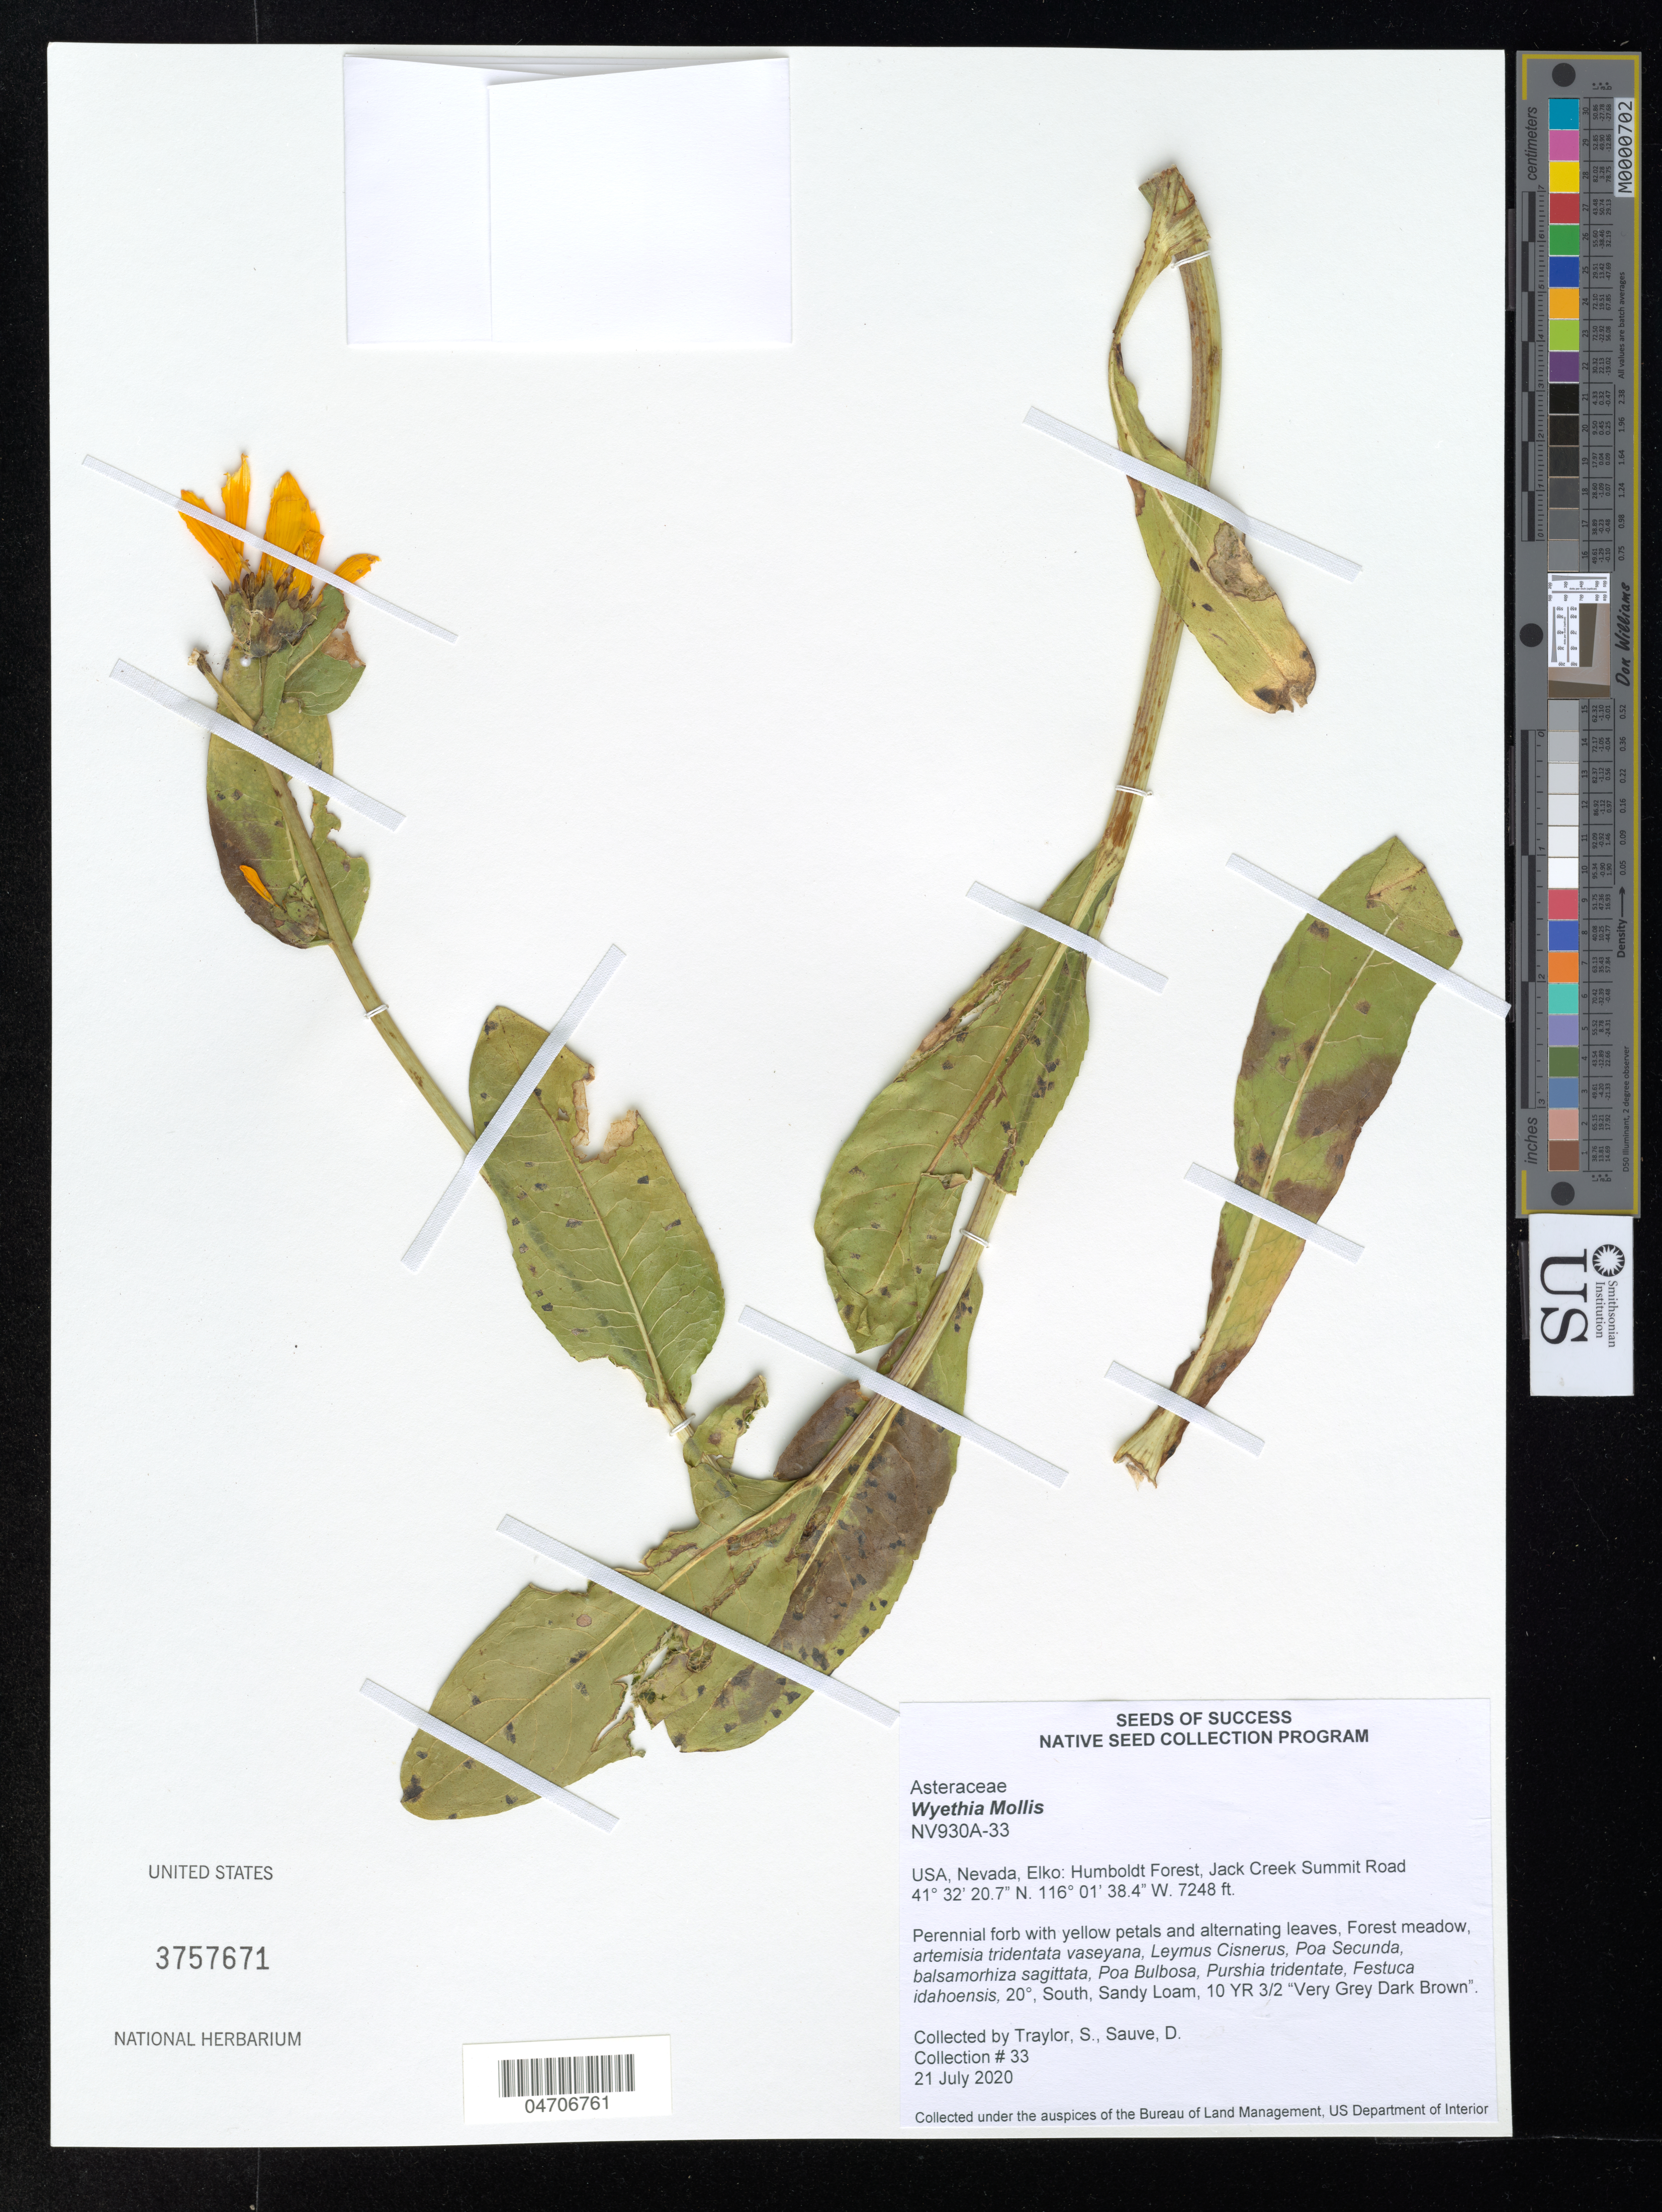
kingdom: Plantae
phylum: Tracheophyta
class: Magnoliopsida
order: Asterales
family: Asteraceae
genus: Wyethia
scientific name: Wyethia mollis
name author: A. Gray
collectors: J. Whitlock & D. Sauve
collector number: NV930A-33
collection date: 2020-07-21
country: United States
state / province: Nevada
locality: Elko: Humboldt Forest, Jack Creek Summit Road.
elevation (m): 2209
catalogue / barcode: US 3757671